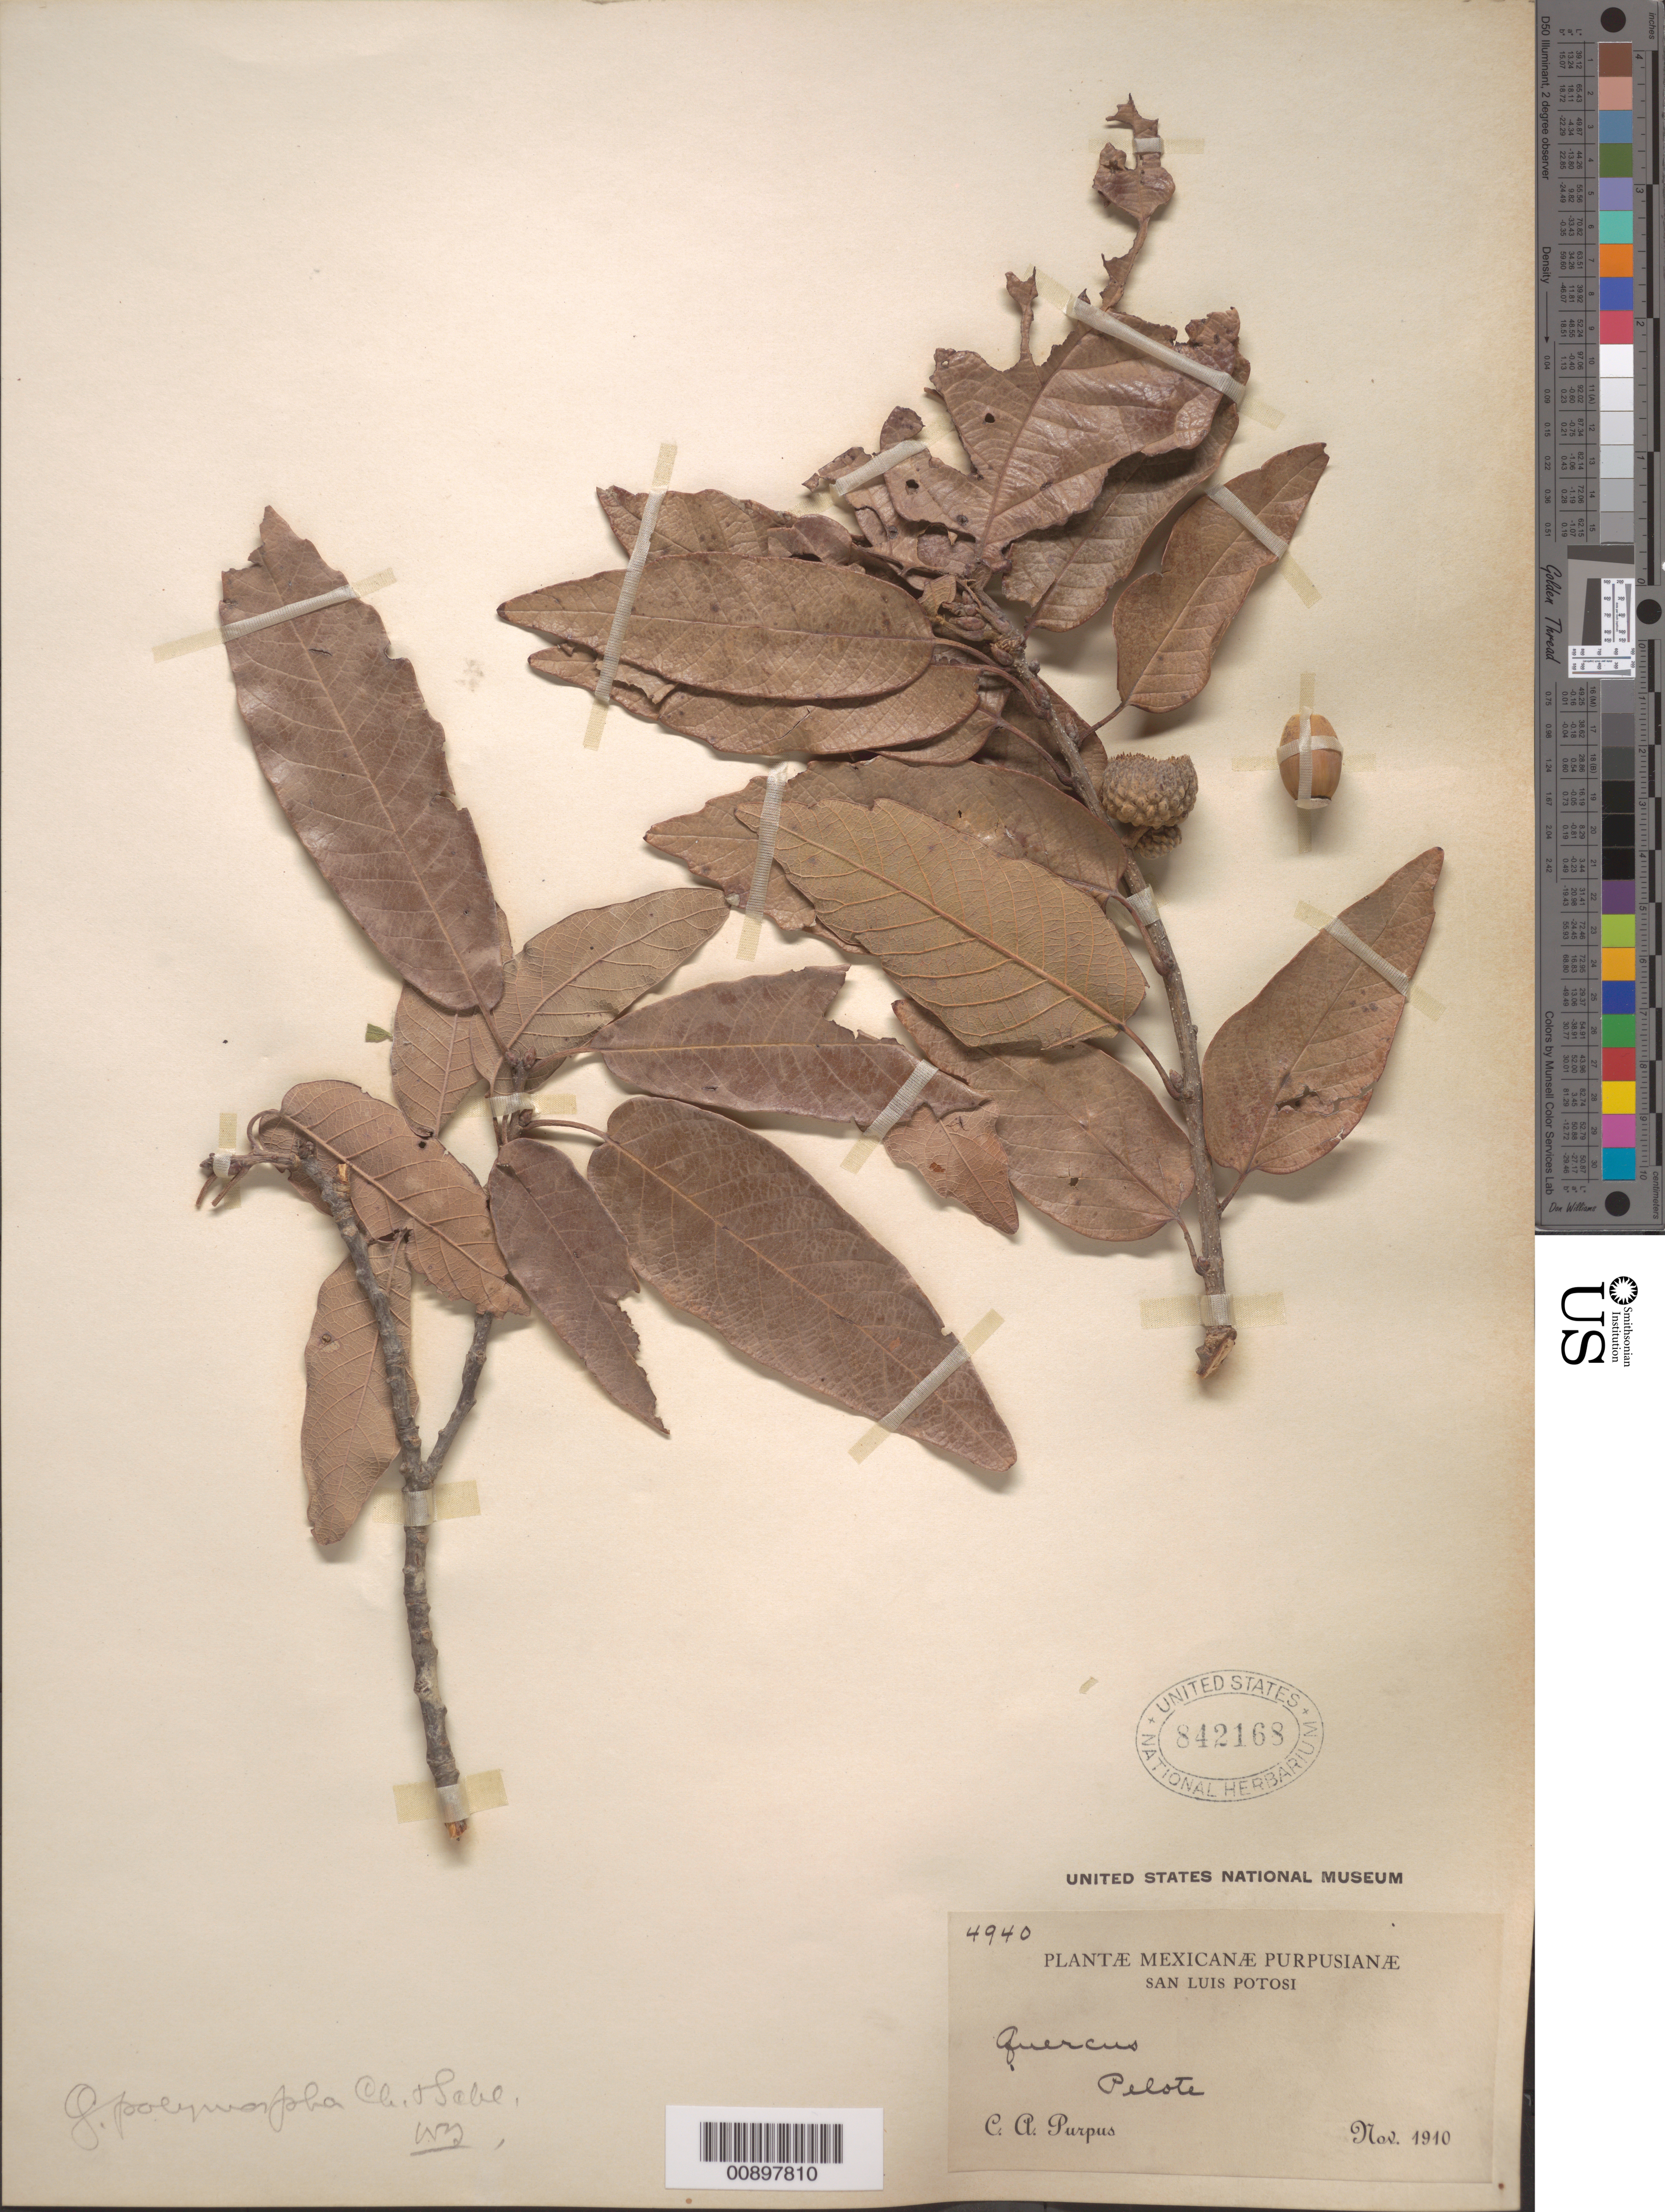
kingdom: Plantae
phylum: Tracheophyta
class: Magnoliopsida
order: Fagales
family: Fagaceae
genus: Quercus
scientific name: Quercus polymorpha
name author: Schltdl. & Cham.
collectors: C. A. Purpus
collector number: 4940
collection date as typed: Nov 1910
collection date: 1910-11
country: Mexico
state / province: San Luis Potosí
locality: Pelote.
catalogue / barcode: US 842168